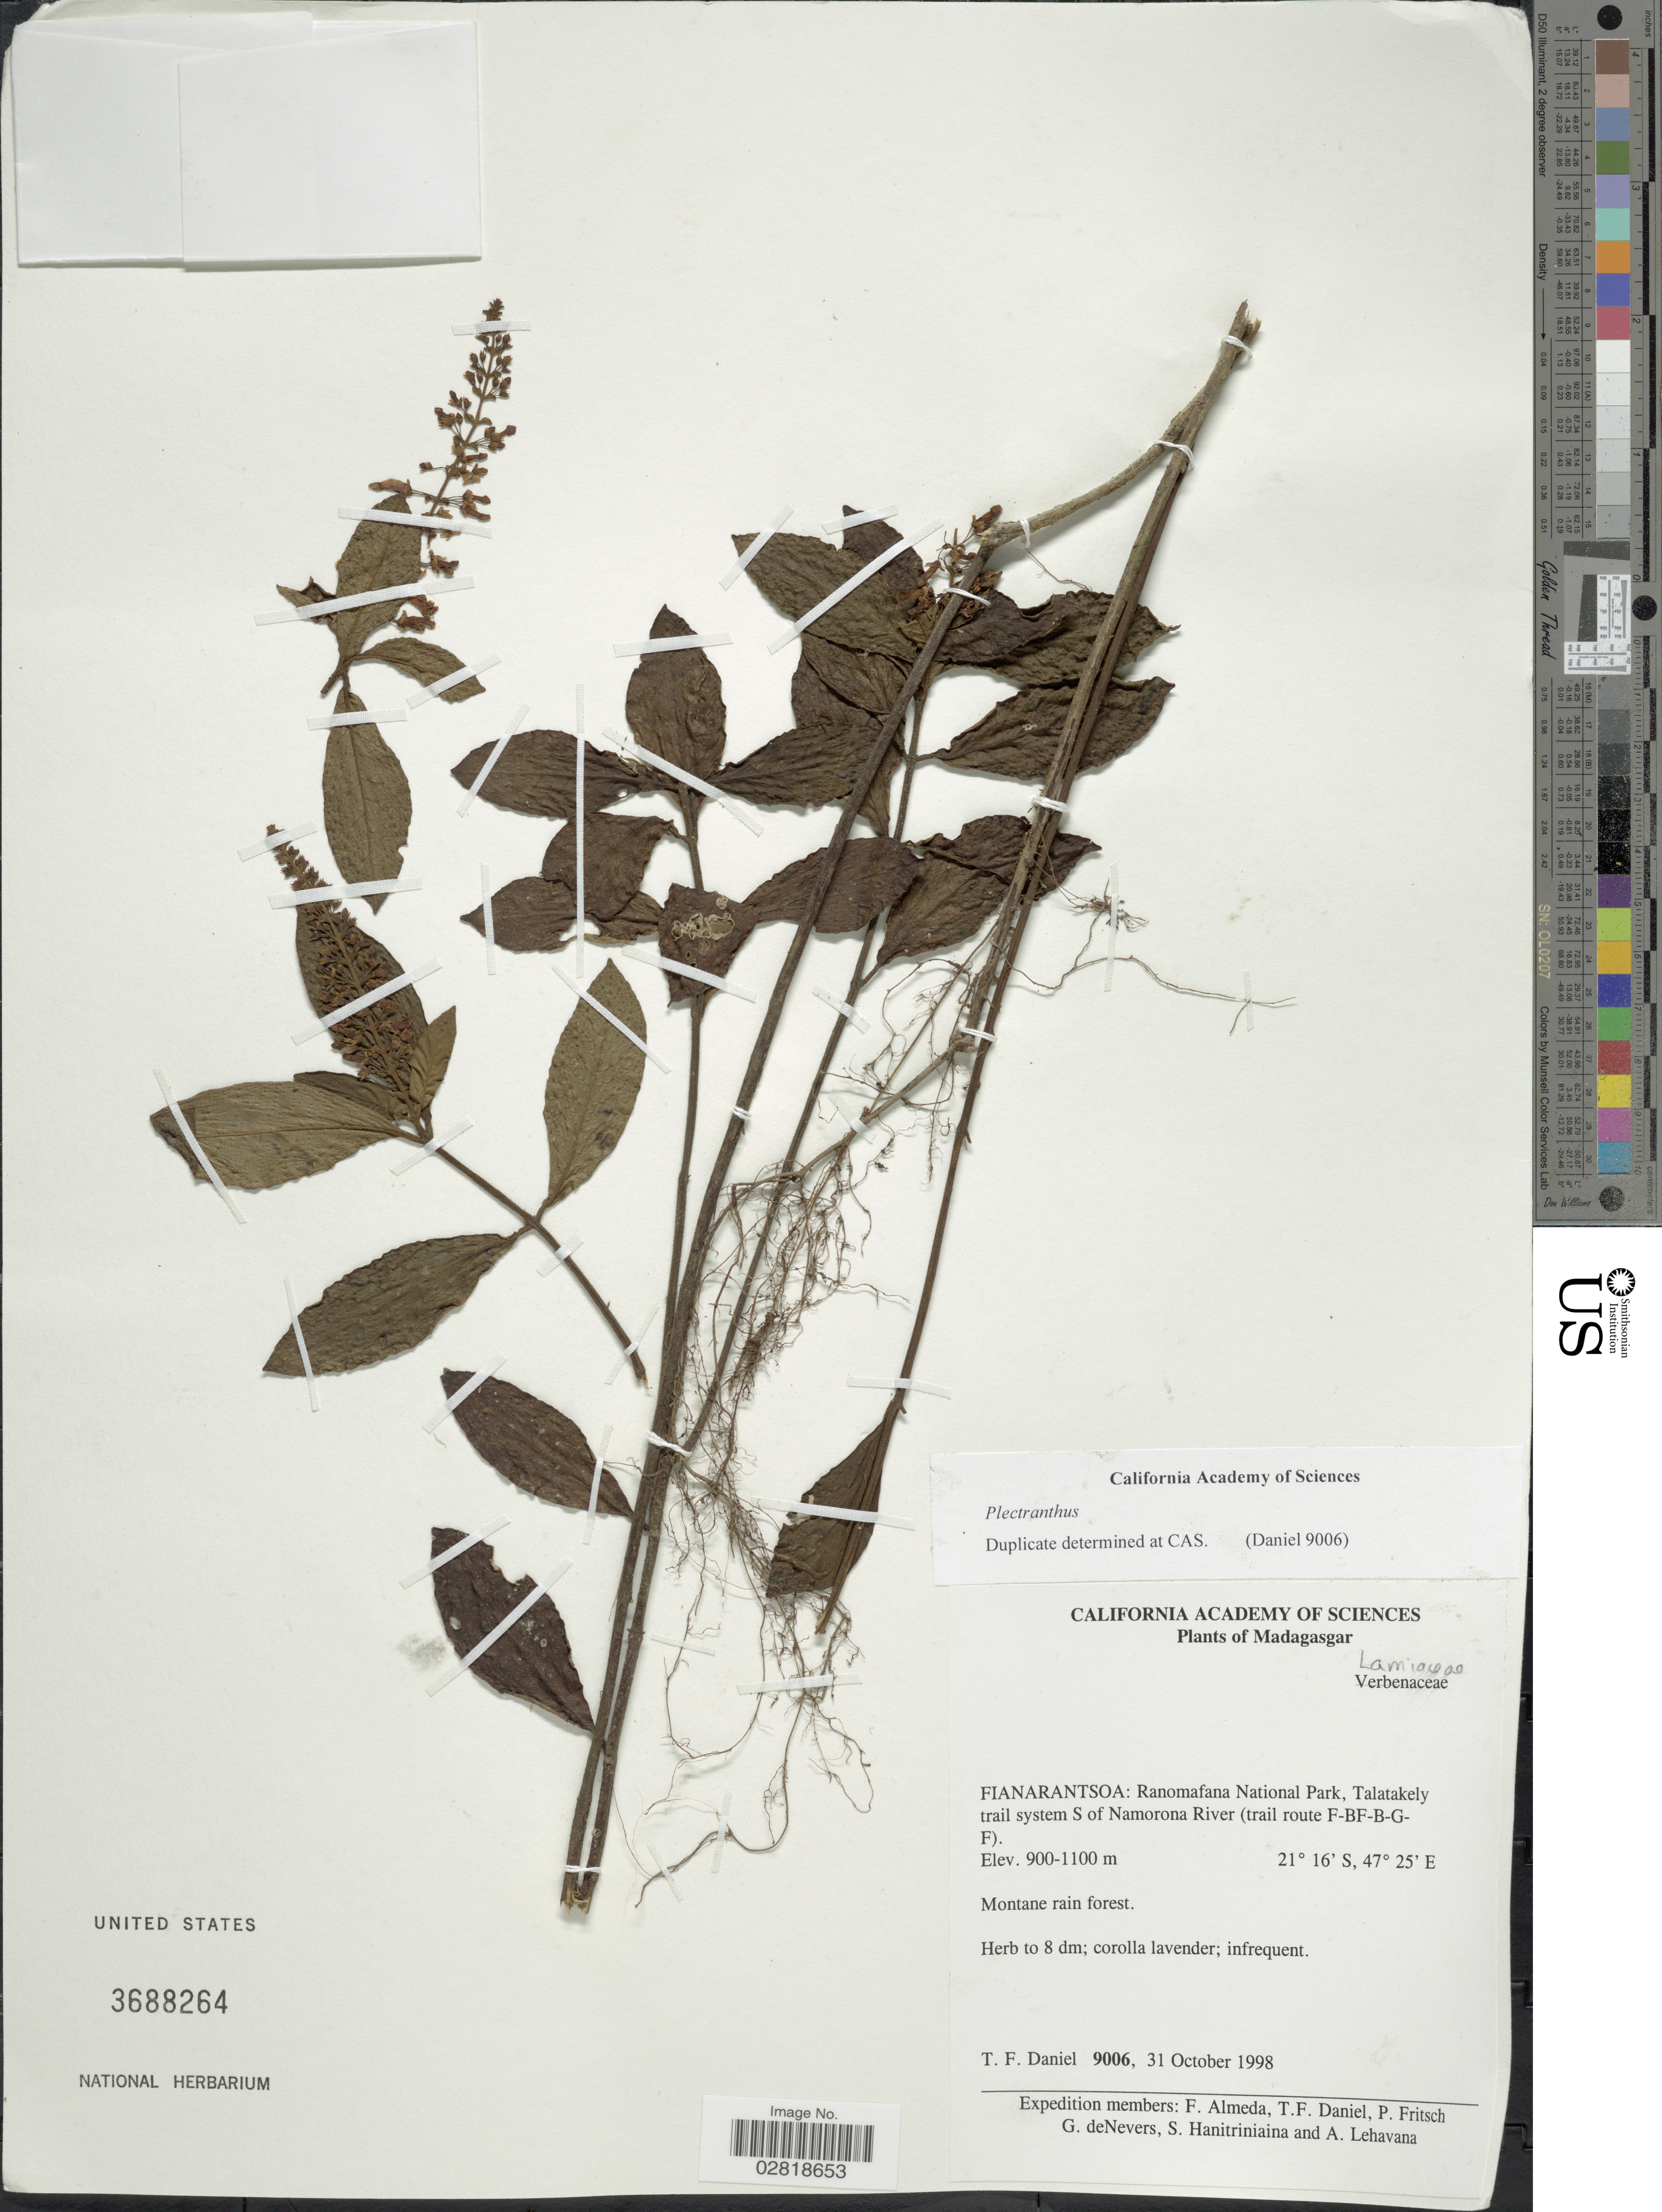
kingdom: Plantae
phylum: Tracheophyta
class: Magnoliopsida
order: Lamiales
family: Lamiaceae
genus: Plectranthus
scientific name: Plectranthus sp.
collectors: T. F. Daniel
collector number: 9006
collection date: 1998-10-31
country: Madagascar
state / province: Vatovavy Fitovinany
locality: Ranomafana National Park, Talatakely trail system S of Namorona River (trail route F-BF-B-G-F).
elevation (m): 900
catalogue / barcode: US 3688264